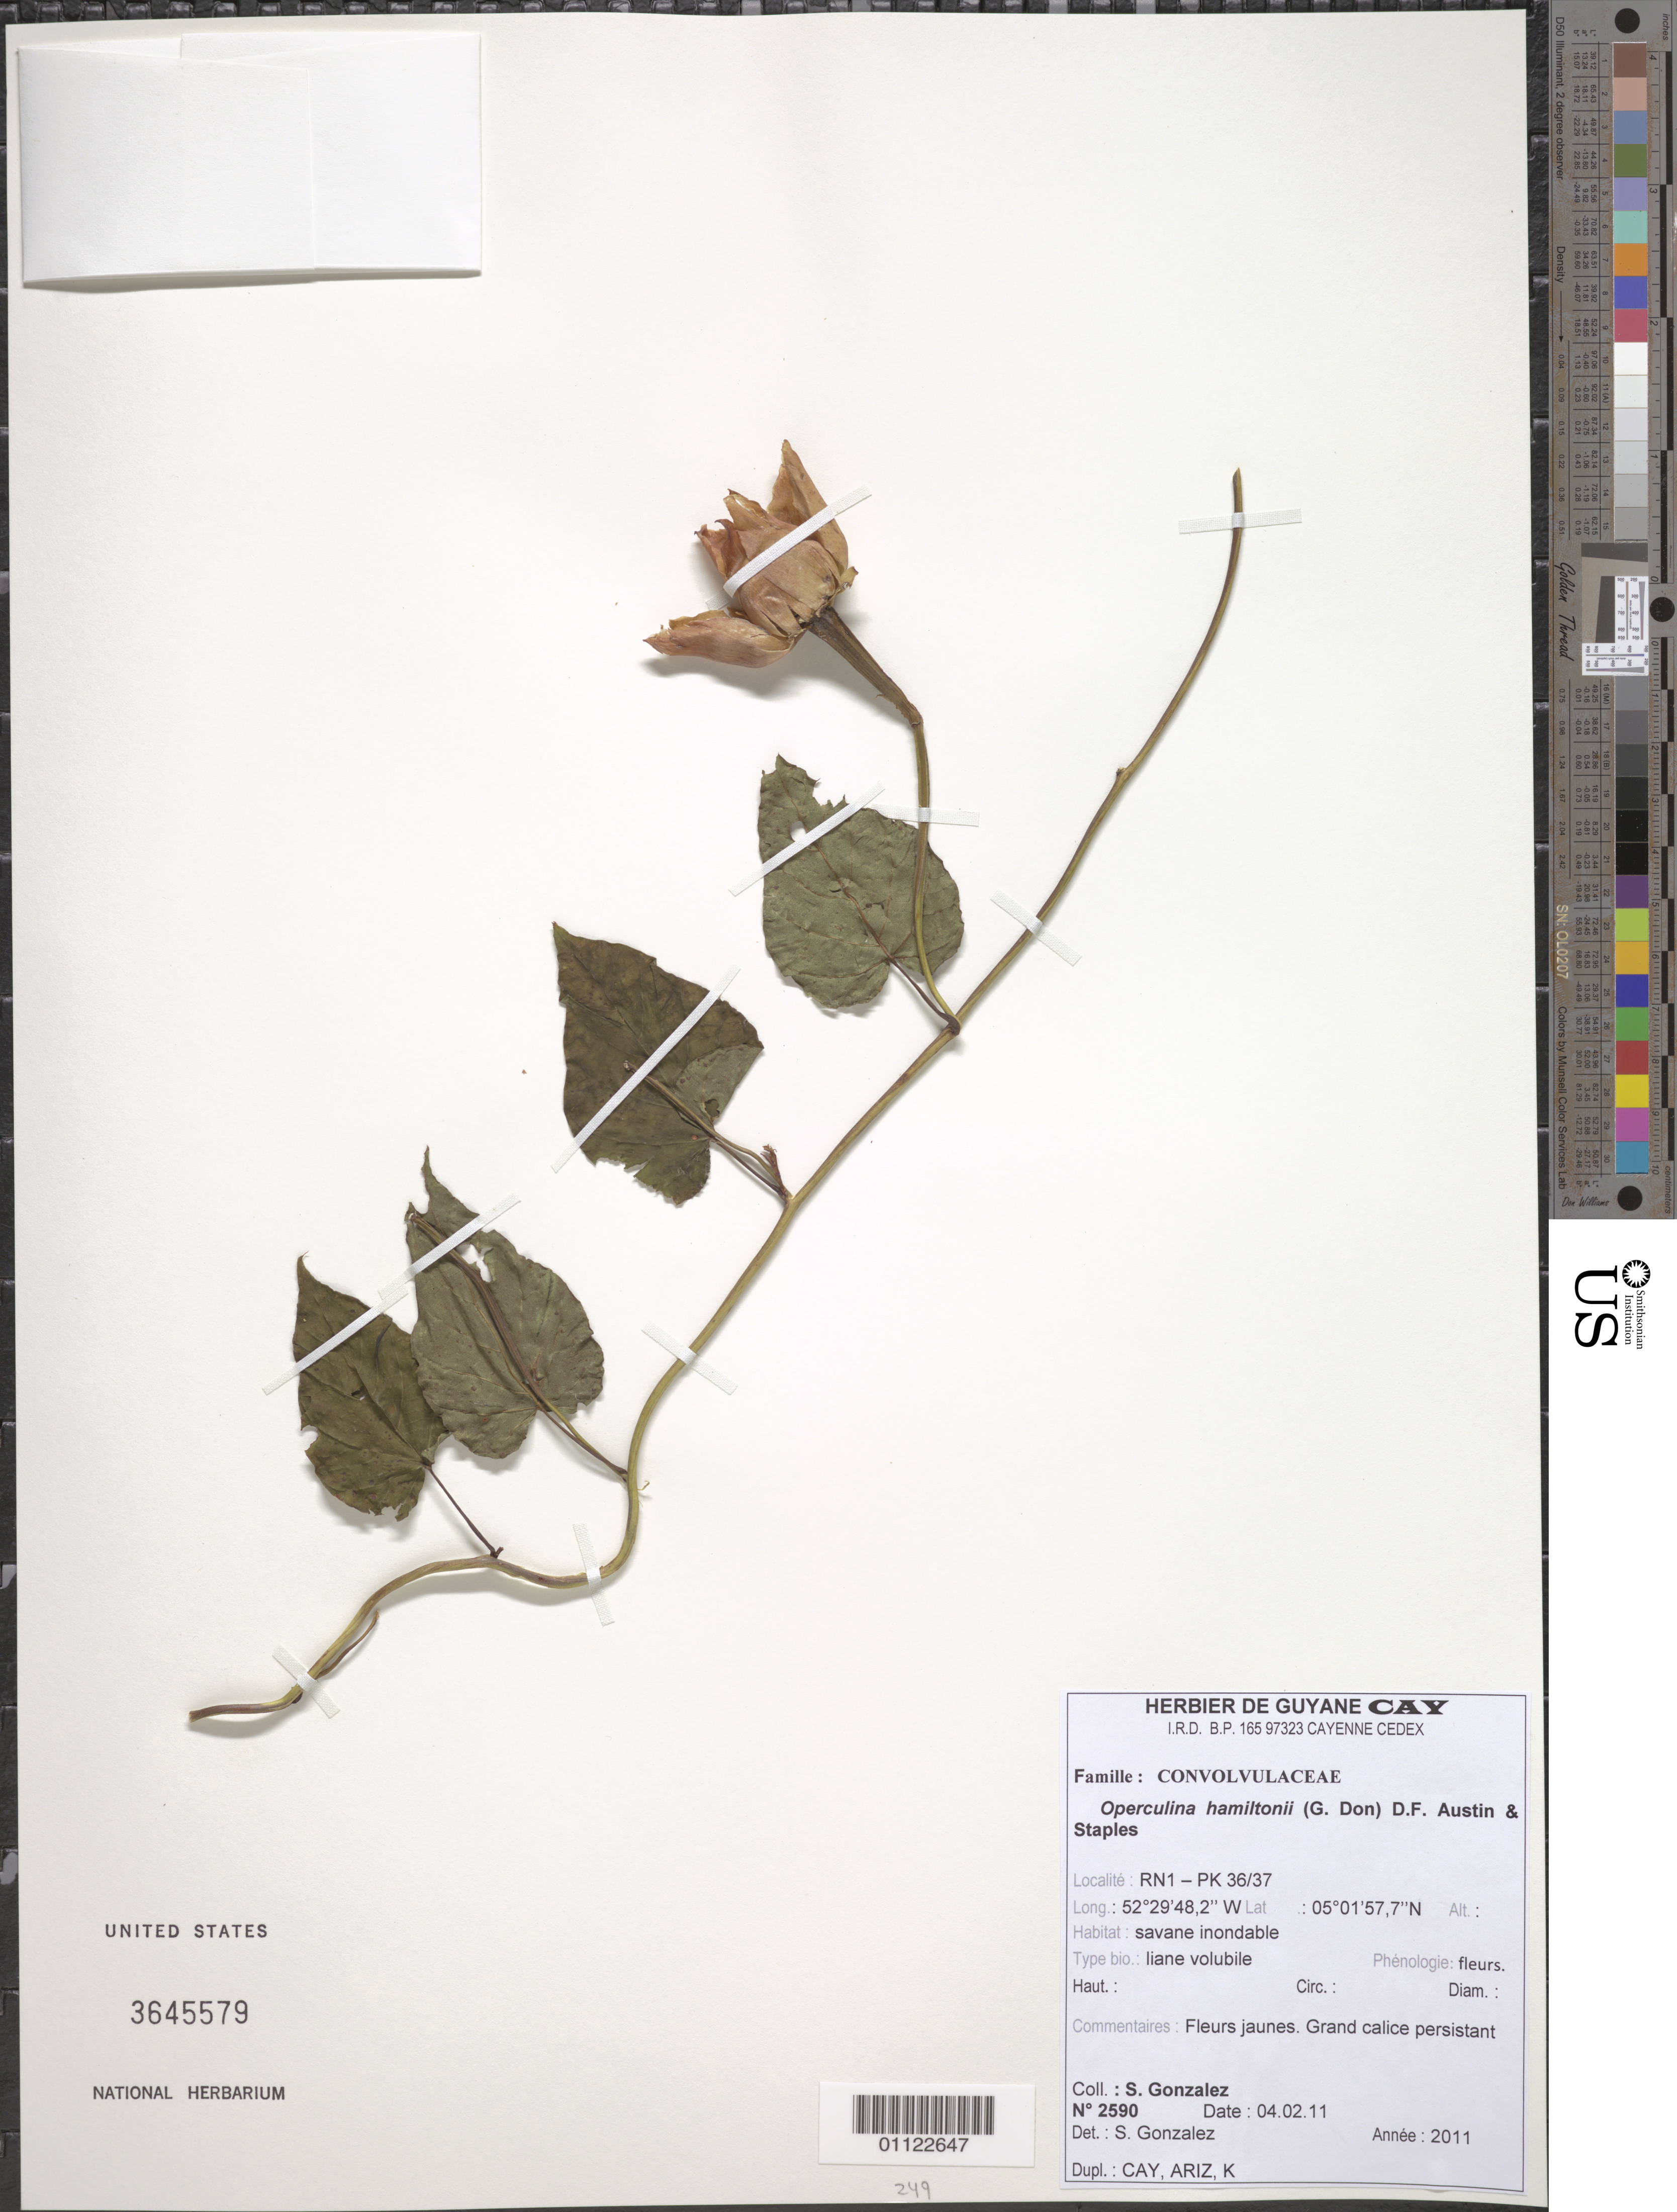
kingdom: Plantae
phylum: Tracheophyta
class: Magnoliopsida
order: Solanales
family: Convolvulaceae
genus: Operculina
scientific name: Operculina hamiltonii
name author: (G. Don) D.F. Austin & Staples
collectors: S. Gonzalez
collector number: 2590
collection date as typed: Transcribed d/m/y: 4/2/11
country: Guyana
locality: RN1-PK36/37.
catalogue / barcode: US 3645579